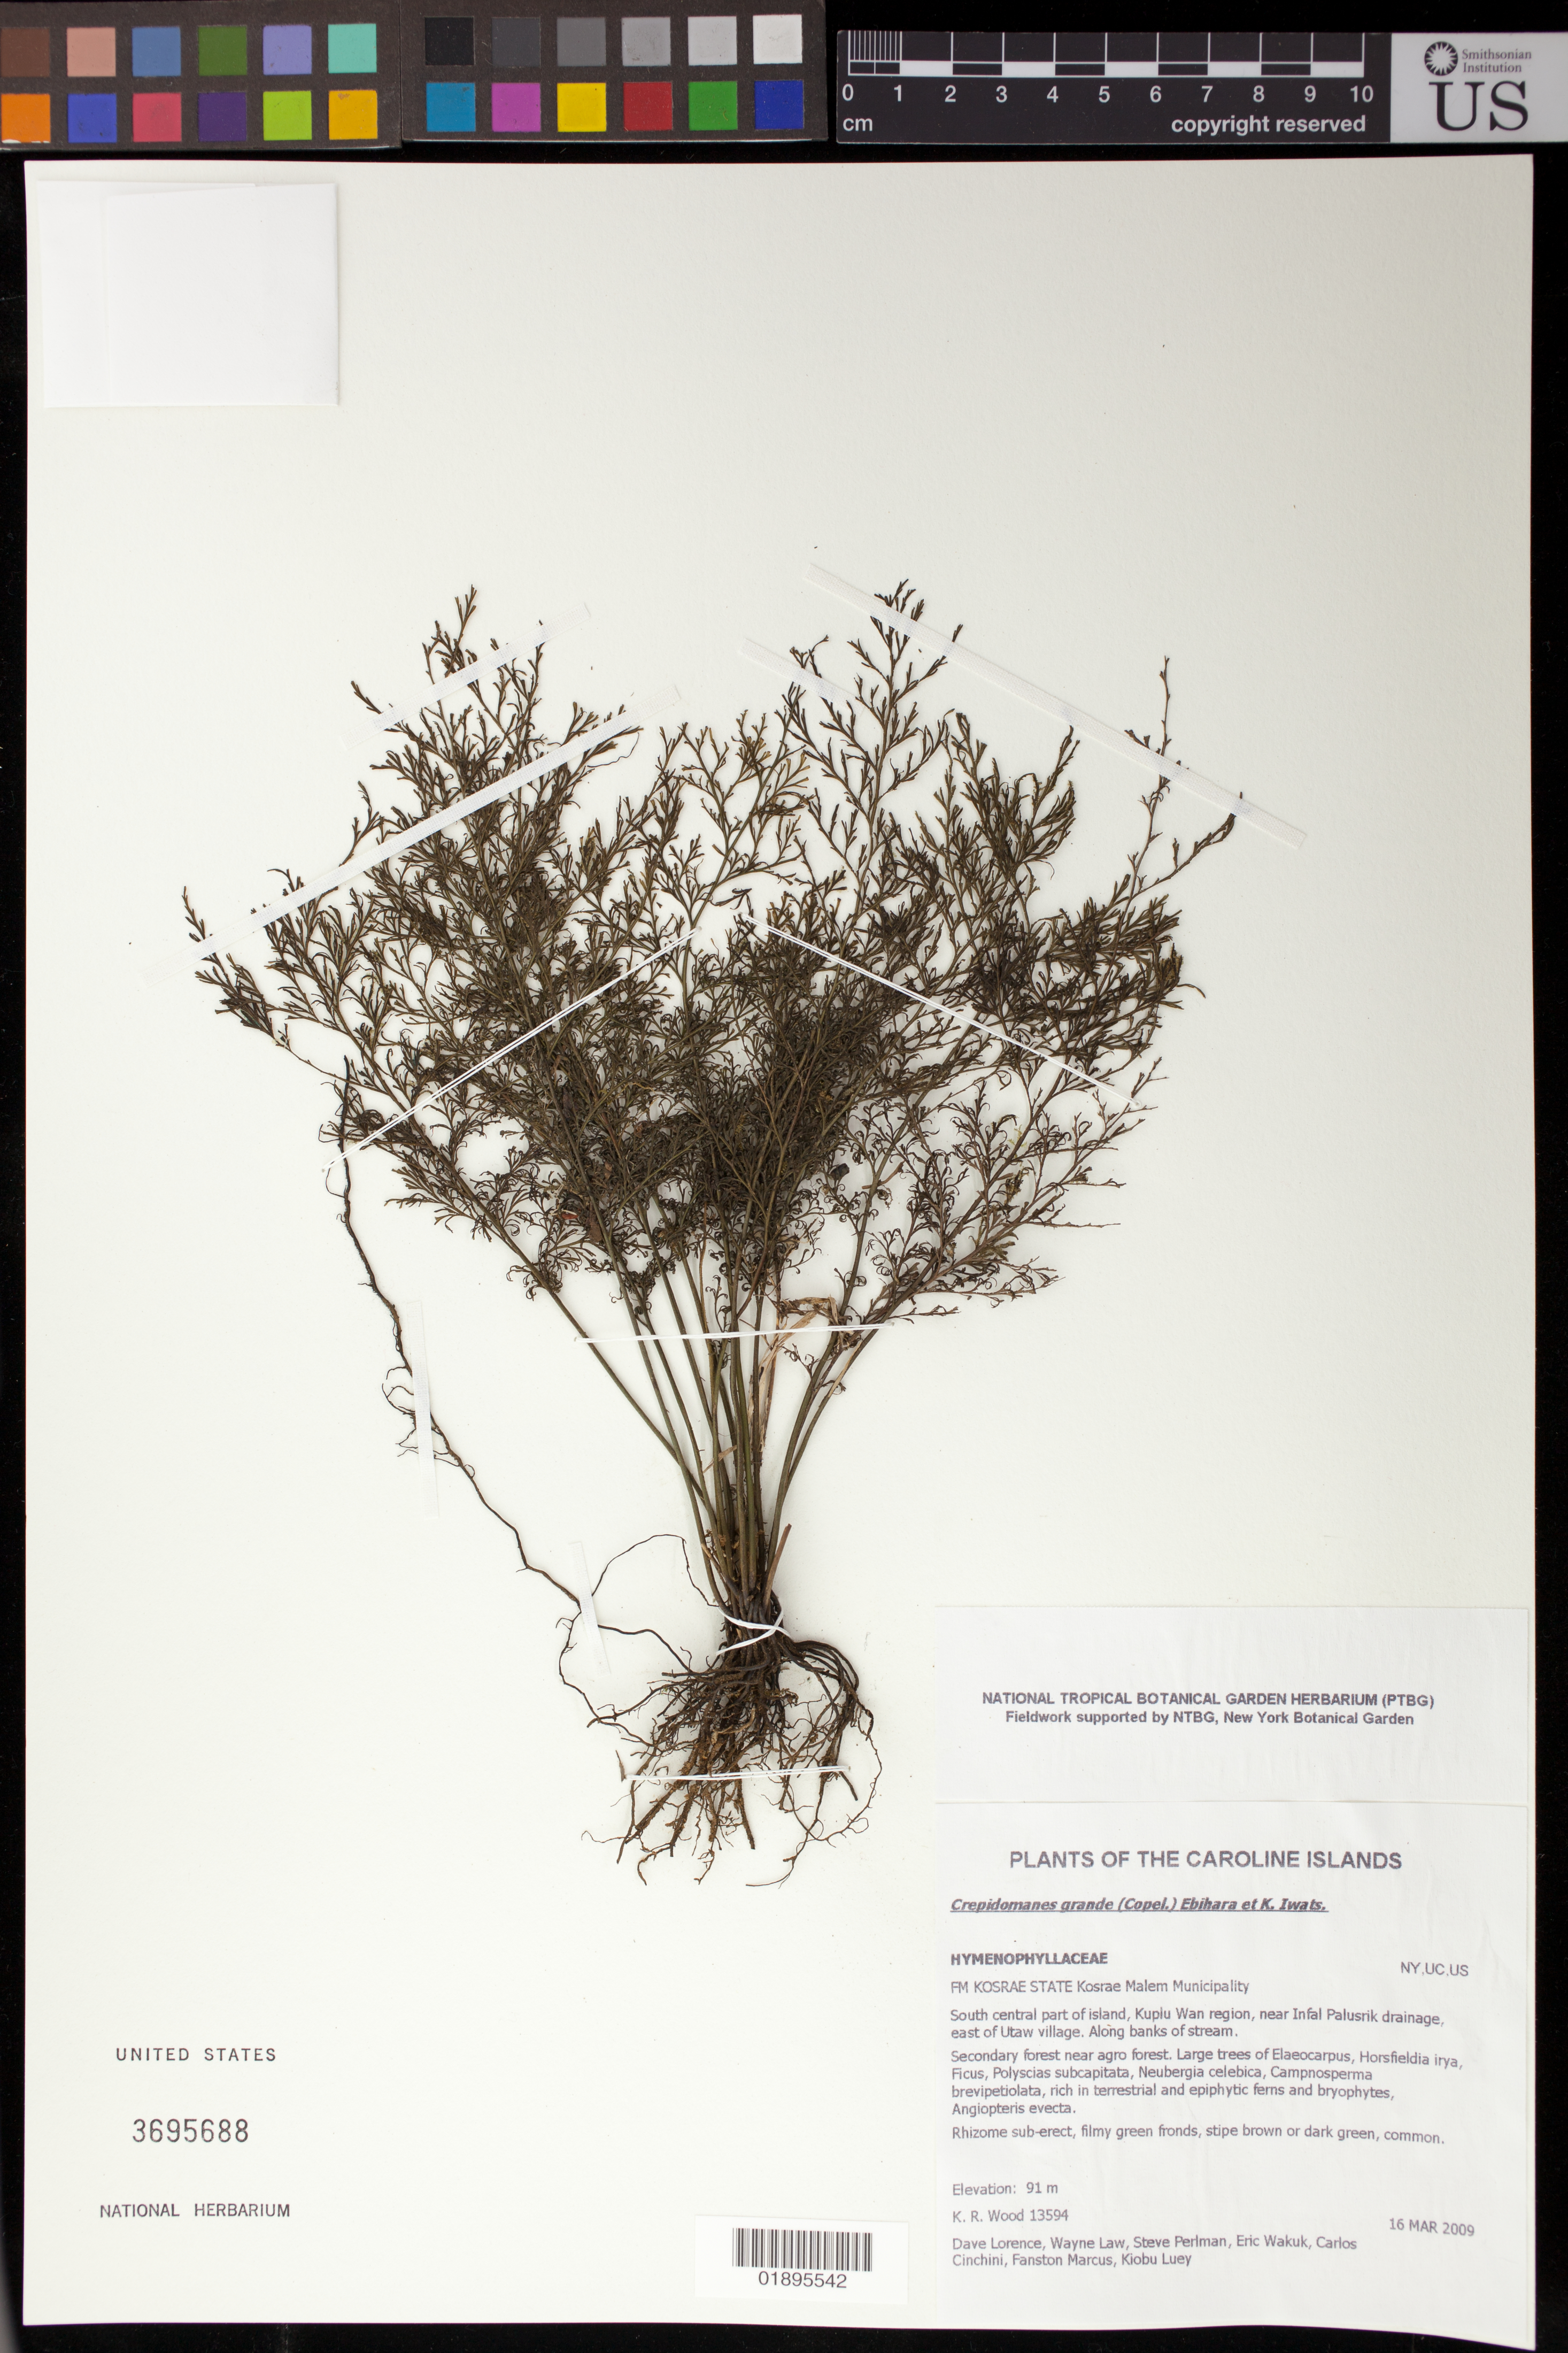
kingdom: Plantae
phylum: Tracheophyta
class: Polypodiopsida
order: Hymenophyllales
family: Hymenophyllaceae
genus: Crepidomanes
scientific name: Crepidomanes grande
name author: (Copel.) Ebihara & K. Iwats.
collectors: K. R. Wood, D. Lorence, W. Law, S. P. Perlman, E. Wakuk, C. Cinchini & F. Marcus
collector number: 13594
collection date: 2009-03-16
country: Micronesia, Federated States of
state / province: Kosrae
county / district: Malem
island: Kosrae [Kusaie]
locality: South central part of island, Kaplu Wan region, near Infal Palusrik drainage, east of Utaw village, along banks of stream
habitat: Secondary forest near agro forest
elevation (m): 91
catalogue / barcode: US 3695688